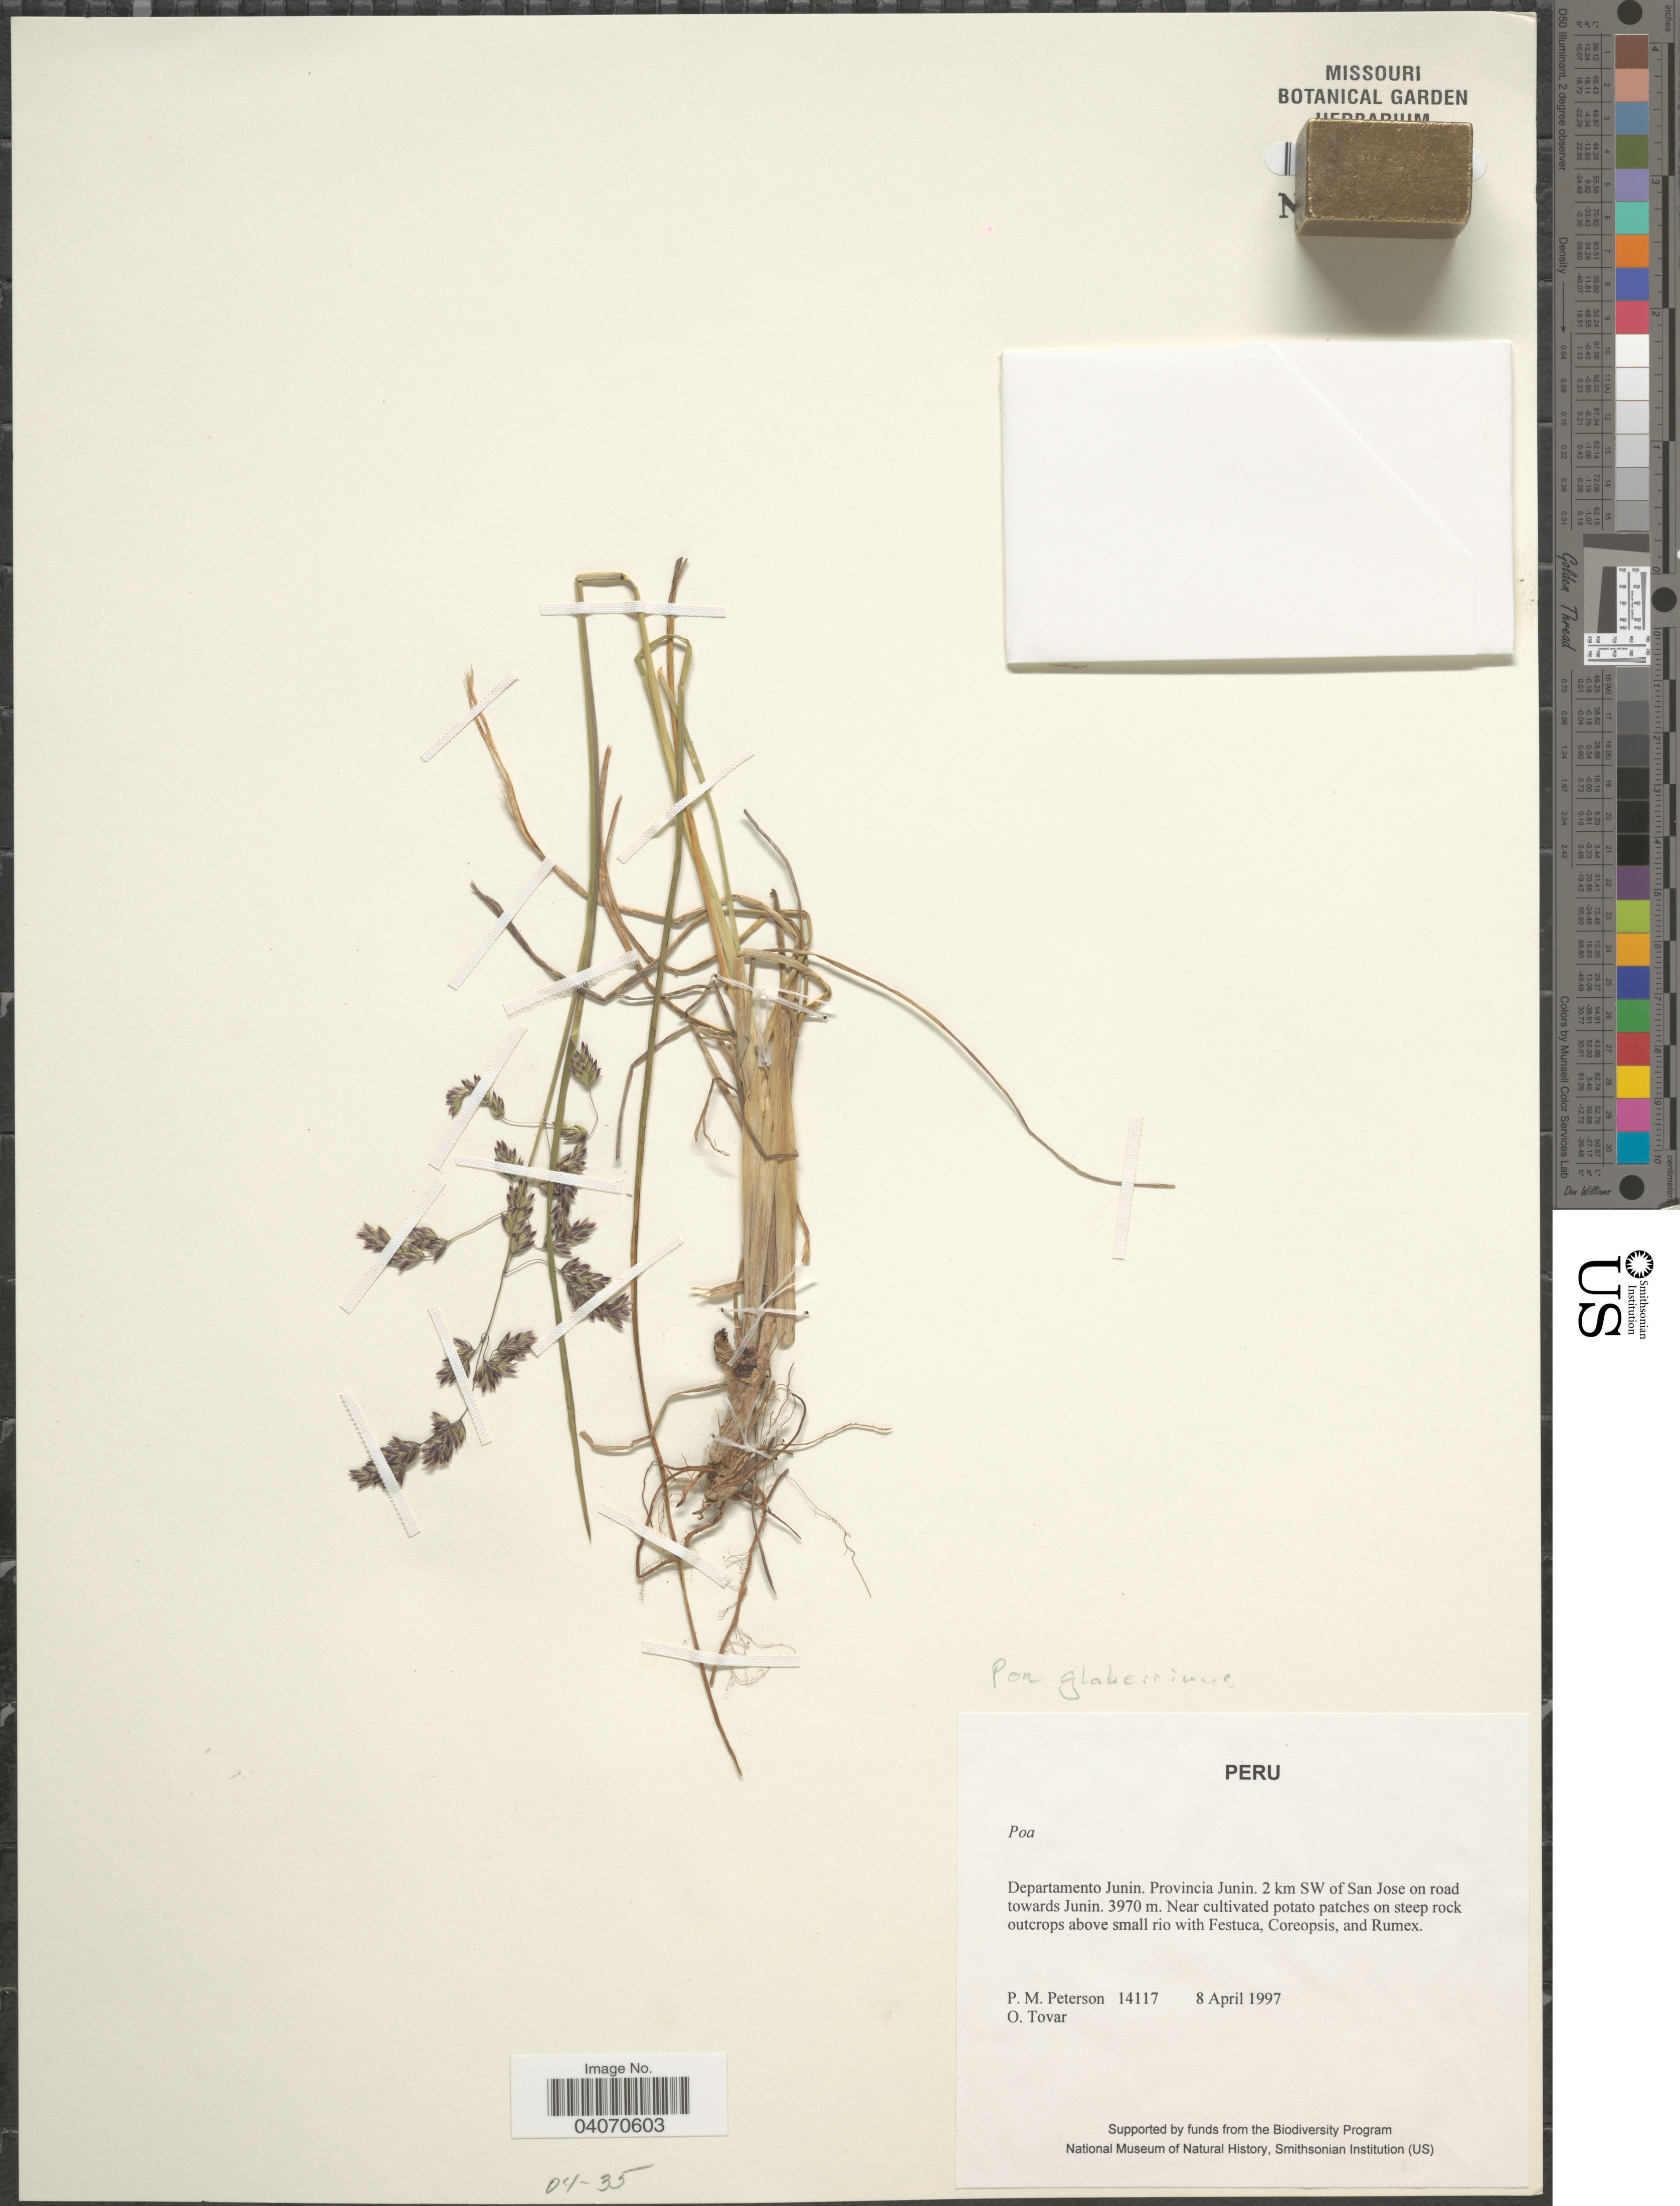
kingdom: Plantae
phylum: Tracheophyta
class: Liliopsida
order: Poales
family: Poaceae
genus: Poa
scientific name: Poa glaberrima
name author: Tovar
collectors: P. M. Peterson & Ó. Tovar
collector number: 14117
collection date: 1997-04-08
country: Peru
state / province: Junín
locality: Departamento Junin. Provincia Junin. 2 km SW of San Jose on road towards Junin. Near cultivated potato patches on steep rock outcrops above small rio.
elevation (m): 3970